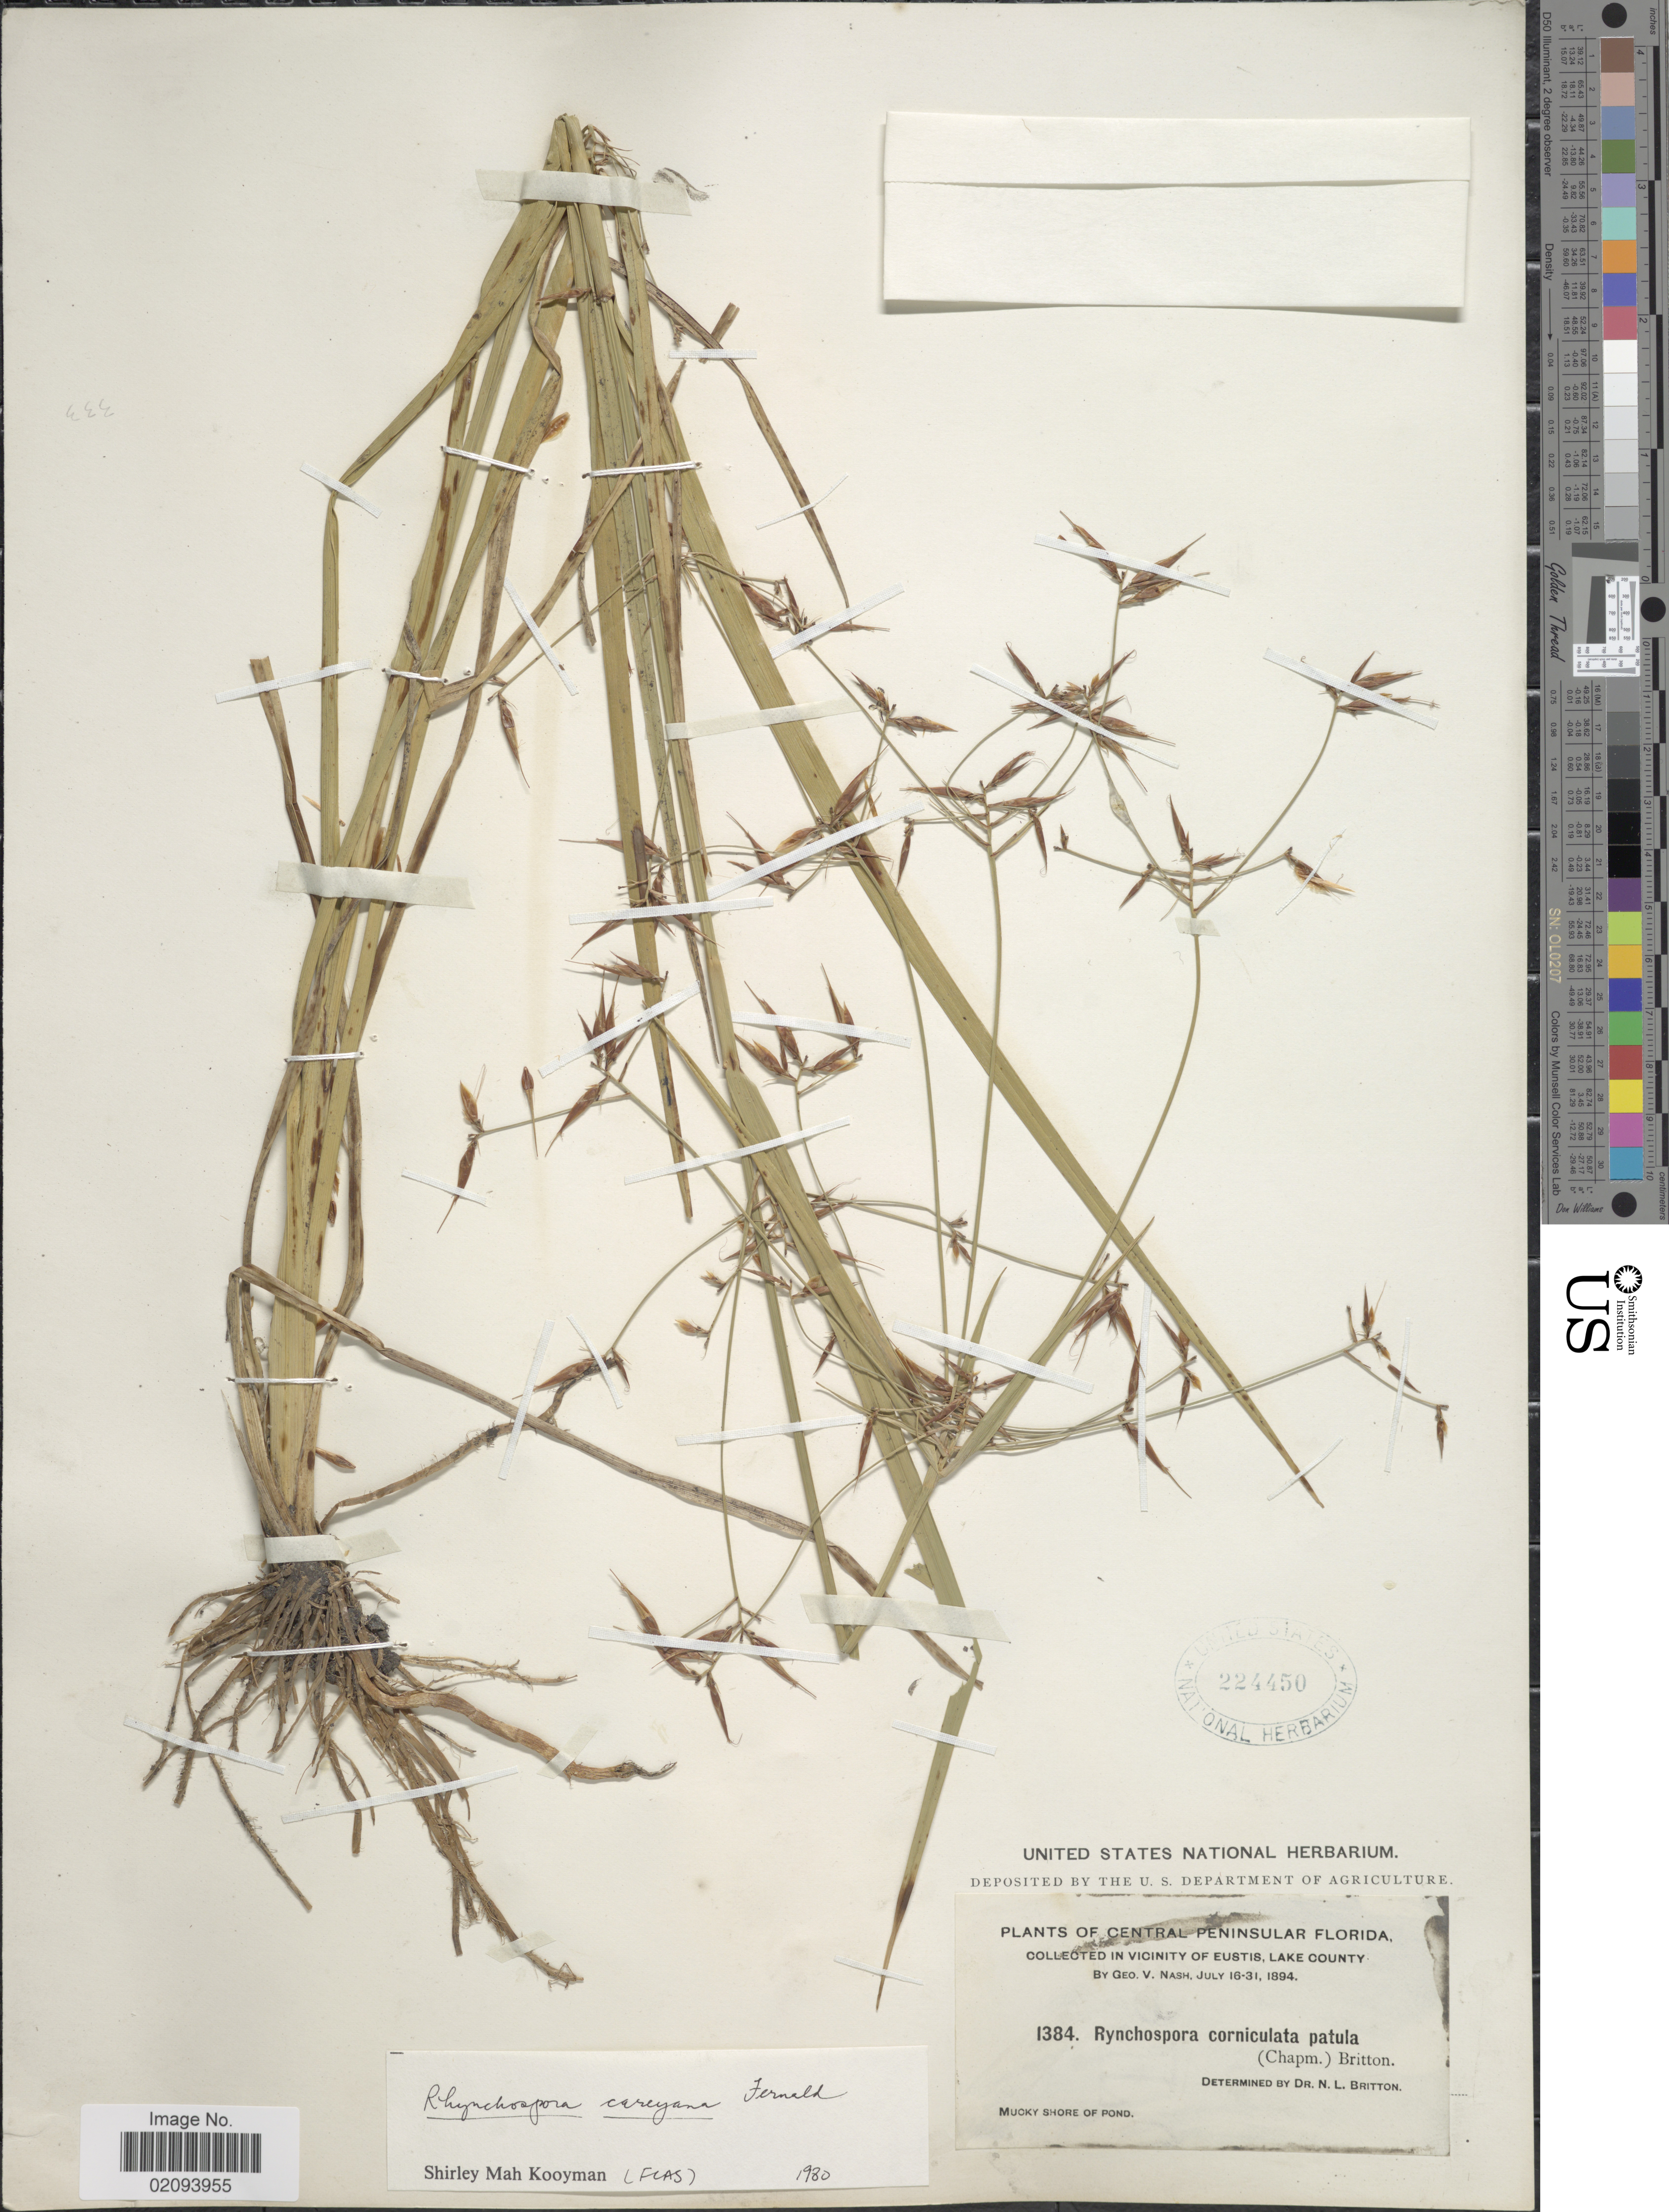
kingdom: Plantae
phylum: Tracheophyta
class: Liliopsida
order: Poales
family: Cyperaceae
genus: Rhynchospora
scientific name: Rhynchospora inundata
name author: (Oakes) Fernald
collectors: G. V. Nash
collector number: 1384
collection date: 1894-07-16/1894-07-31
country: United States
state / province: Florida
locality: Central Peninsular Florida. In Vicinity of Eustis, Lake County. Mucky Shore of Pond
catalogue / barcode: US 224450